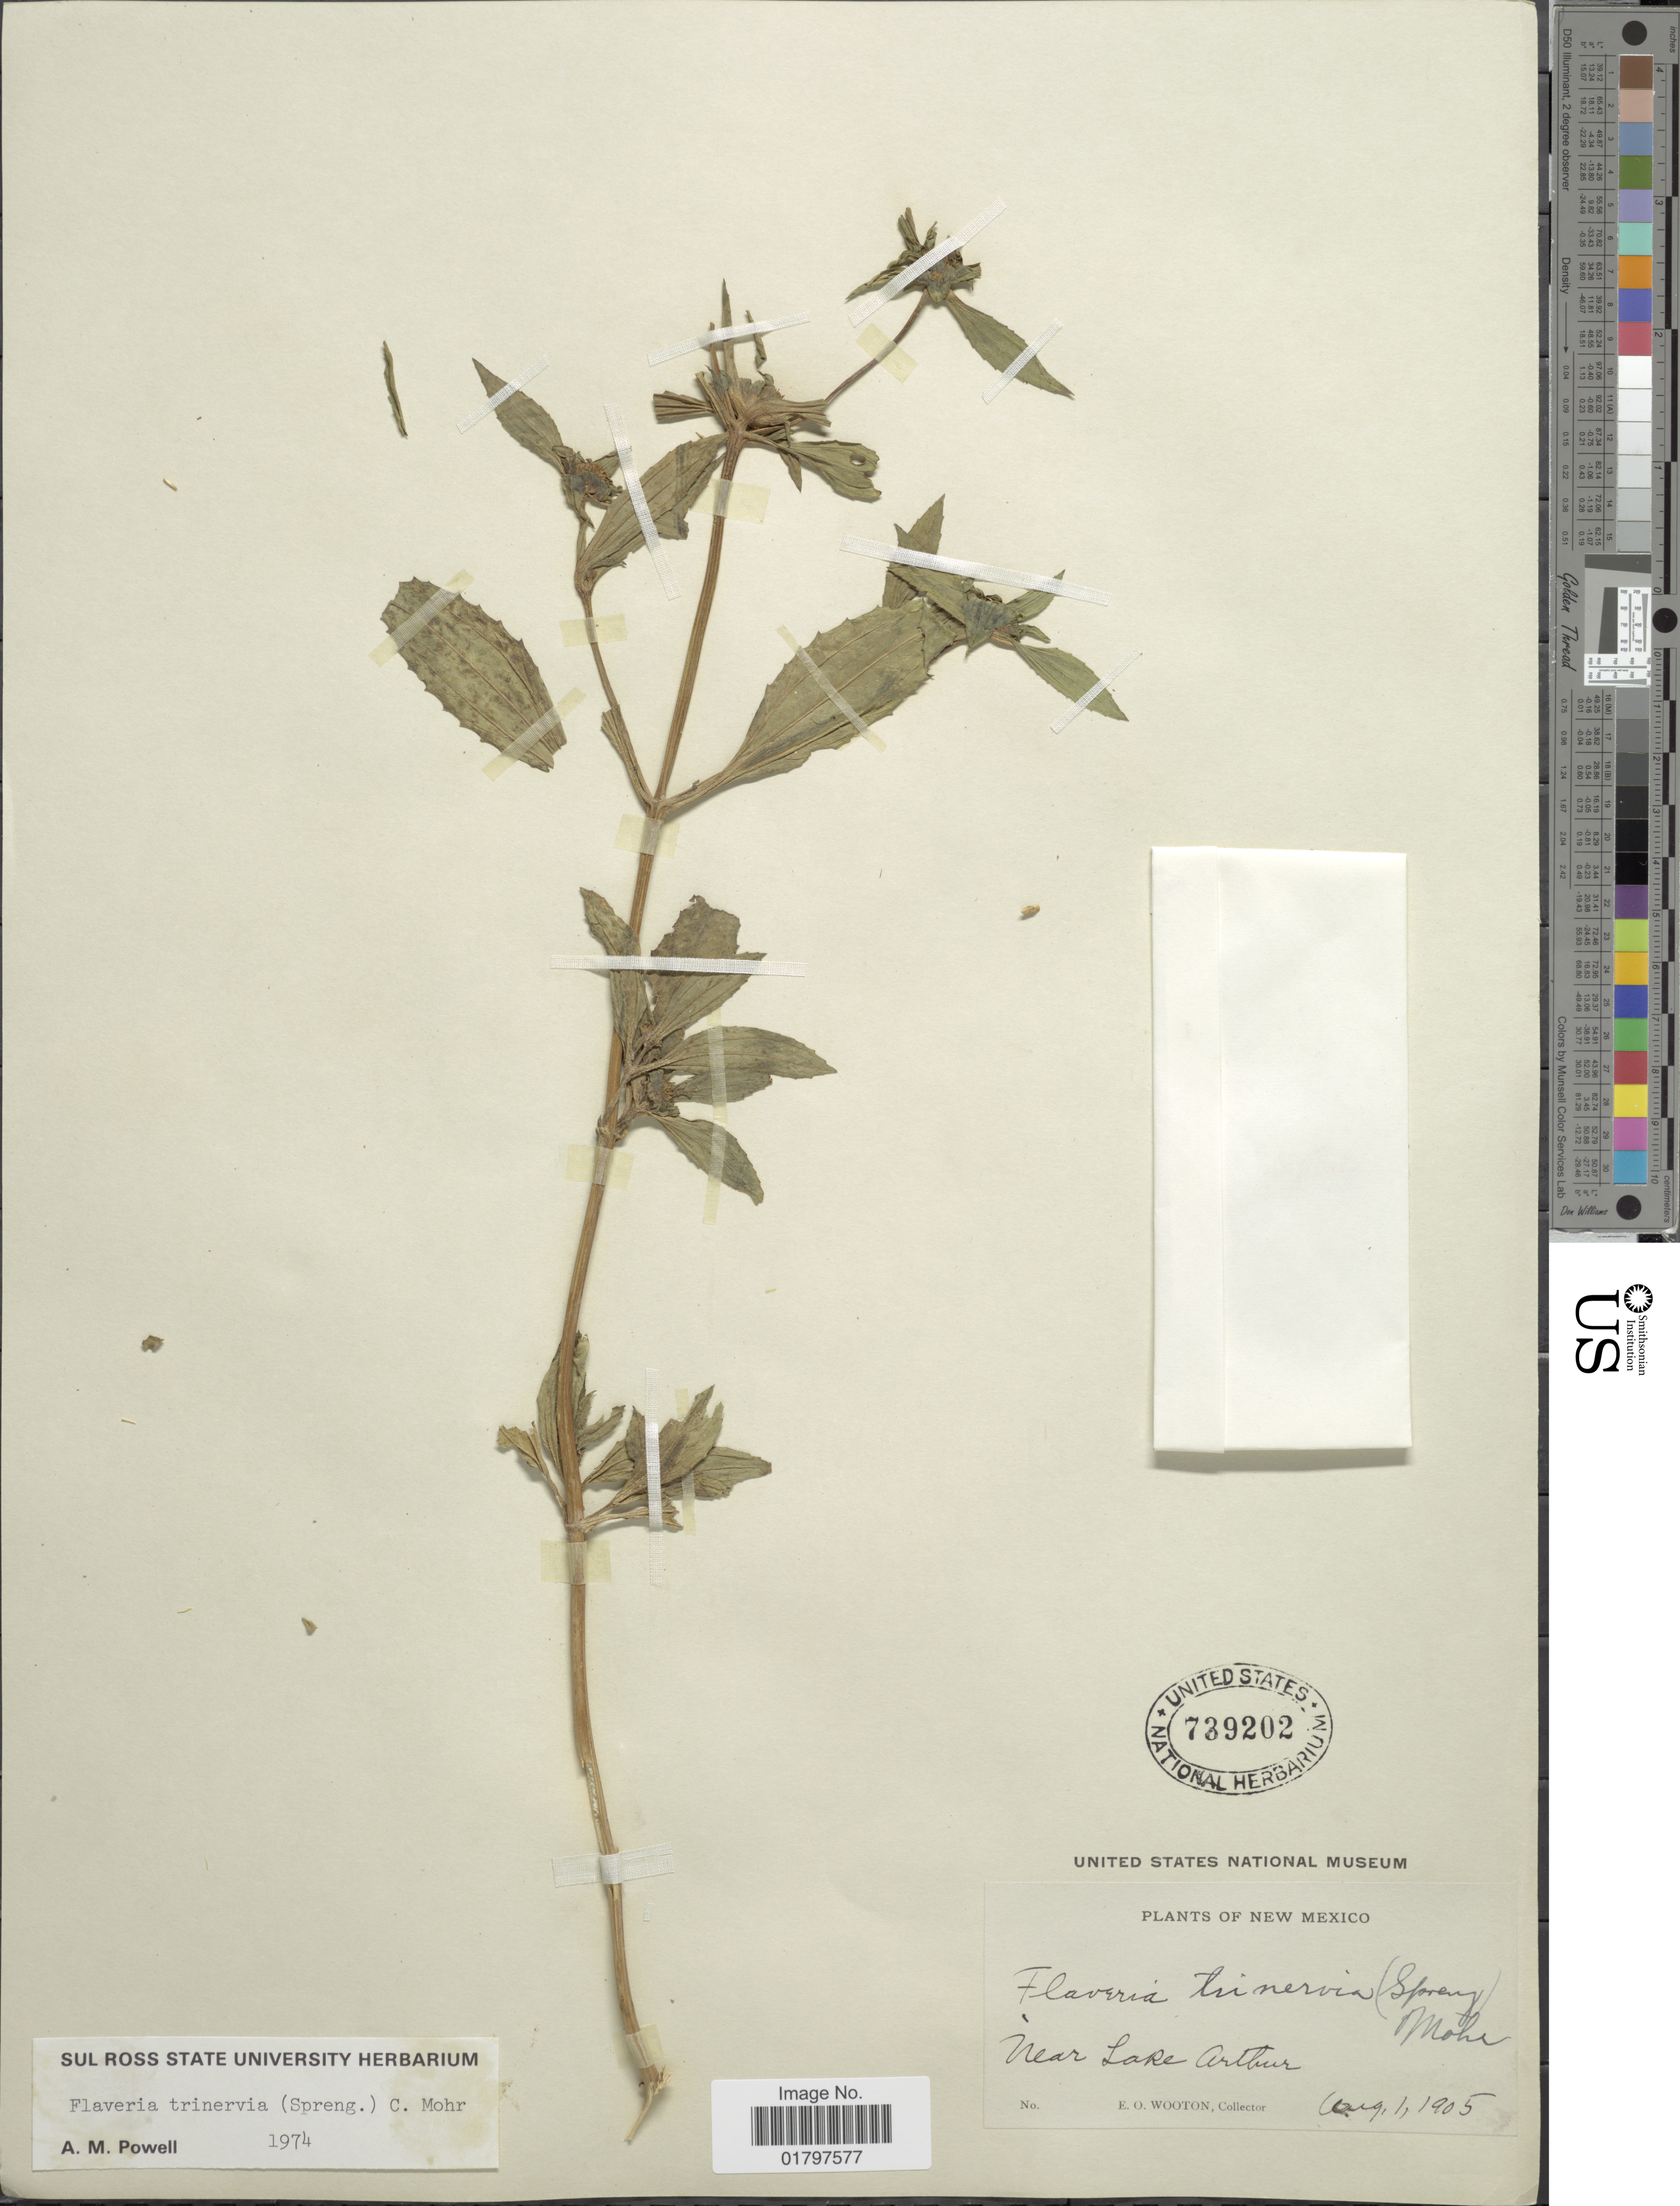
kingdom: Plantae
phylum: Tracheophyta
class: Magnoliopsida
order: Asterales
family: Asteraceae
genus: Flaveria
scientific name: Flaveria trinervia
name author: (Spreng.) C. Mohr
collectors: E. O. Wooton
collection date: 1905-08-01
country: United States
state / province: New Mexico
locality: Near Lake Arthur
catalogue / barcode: US 739202